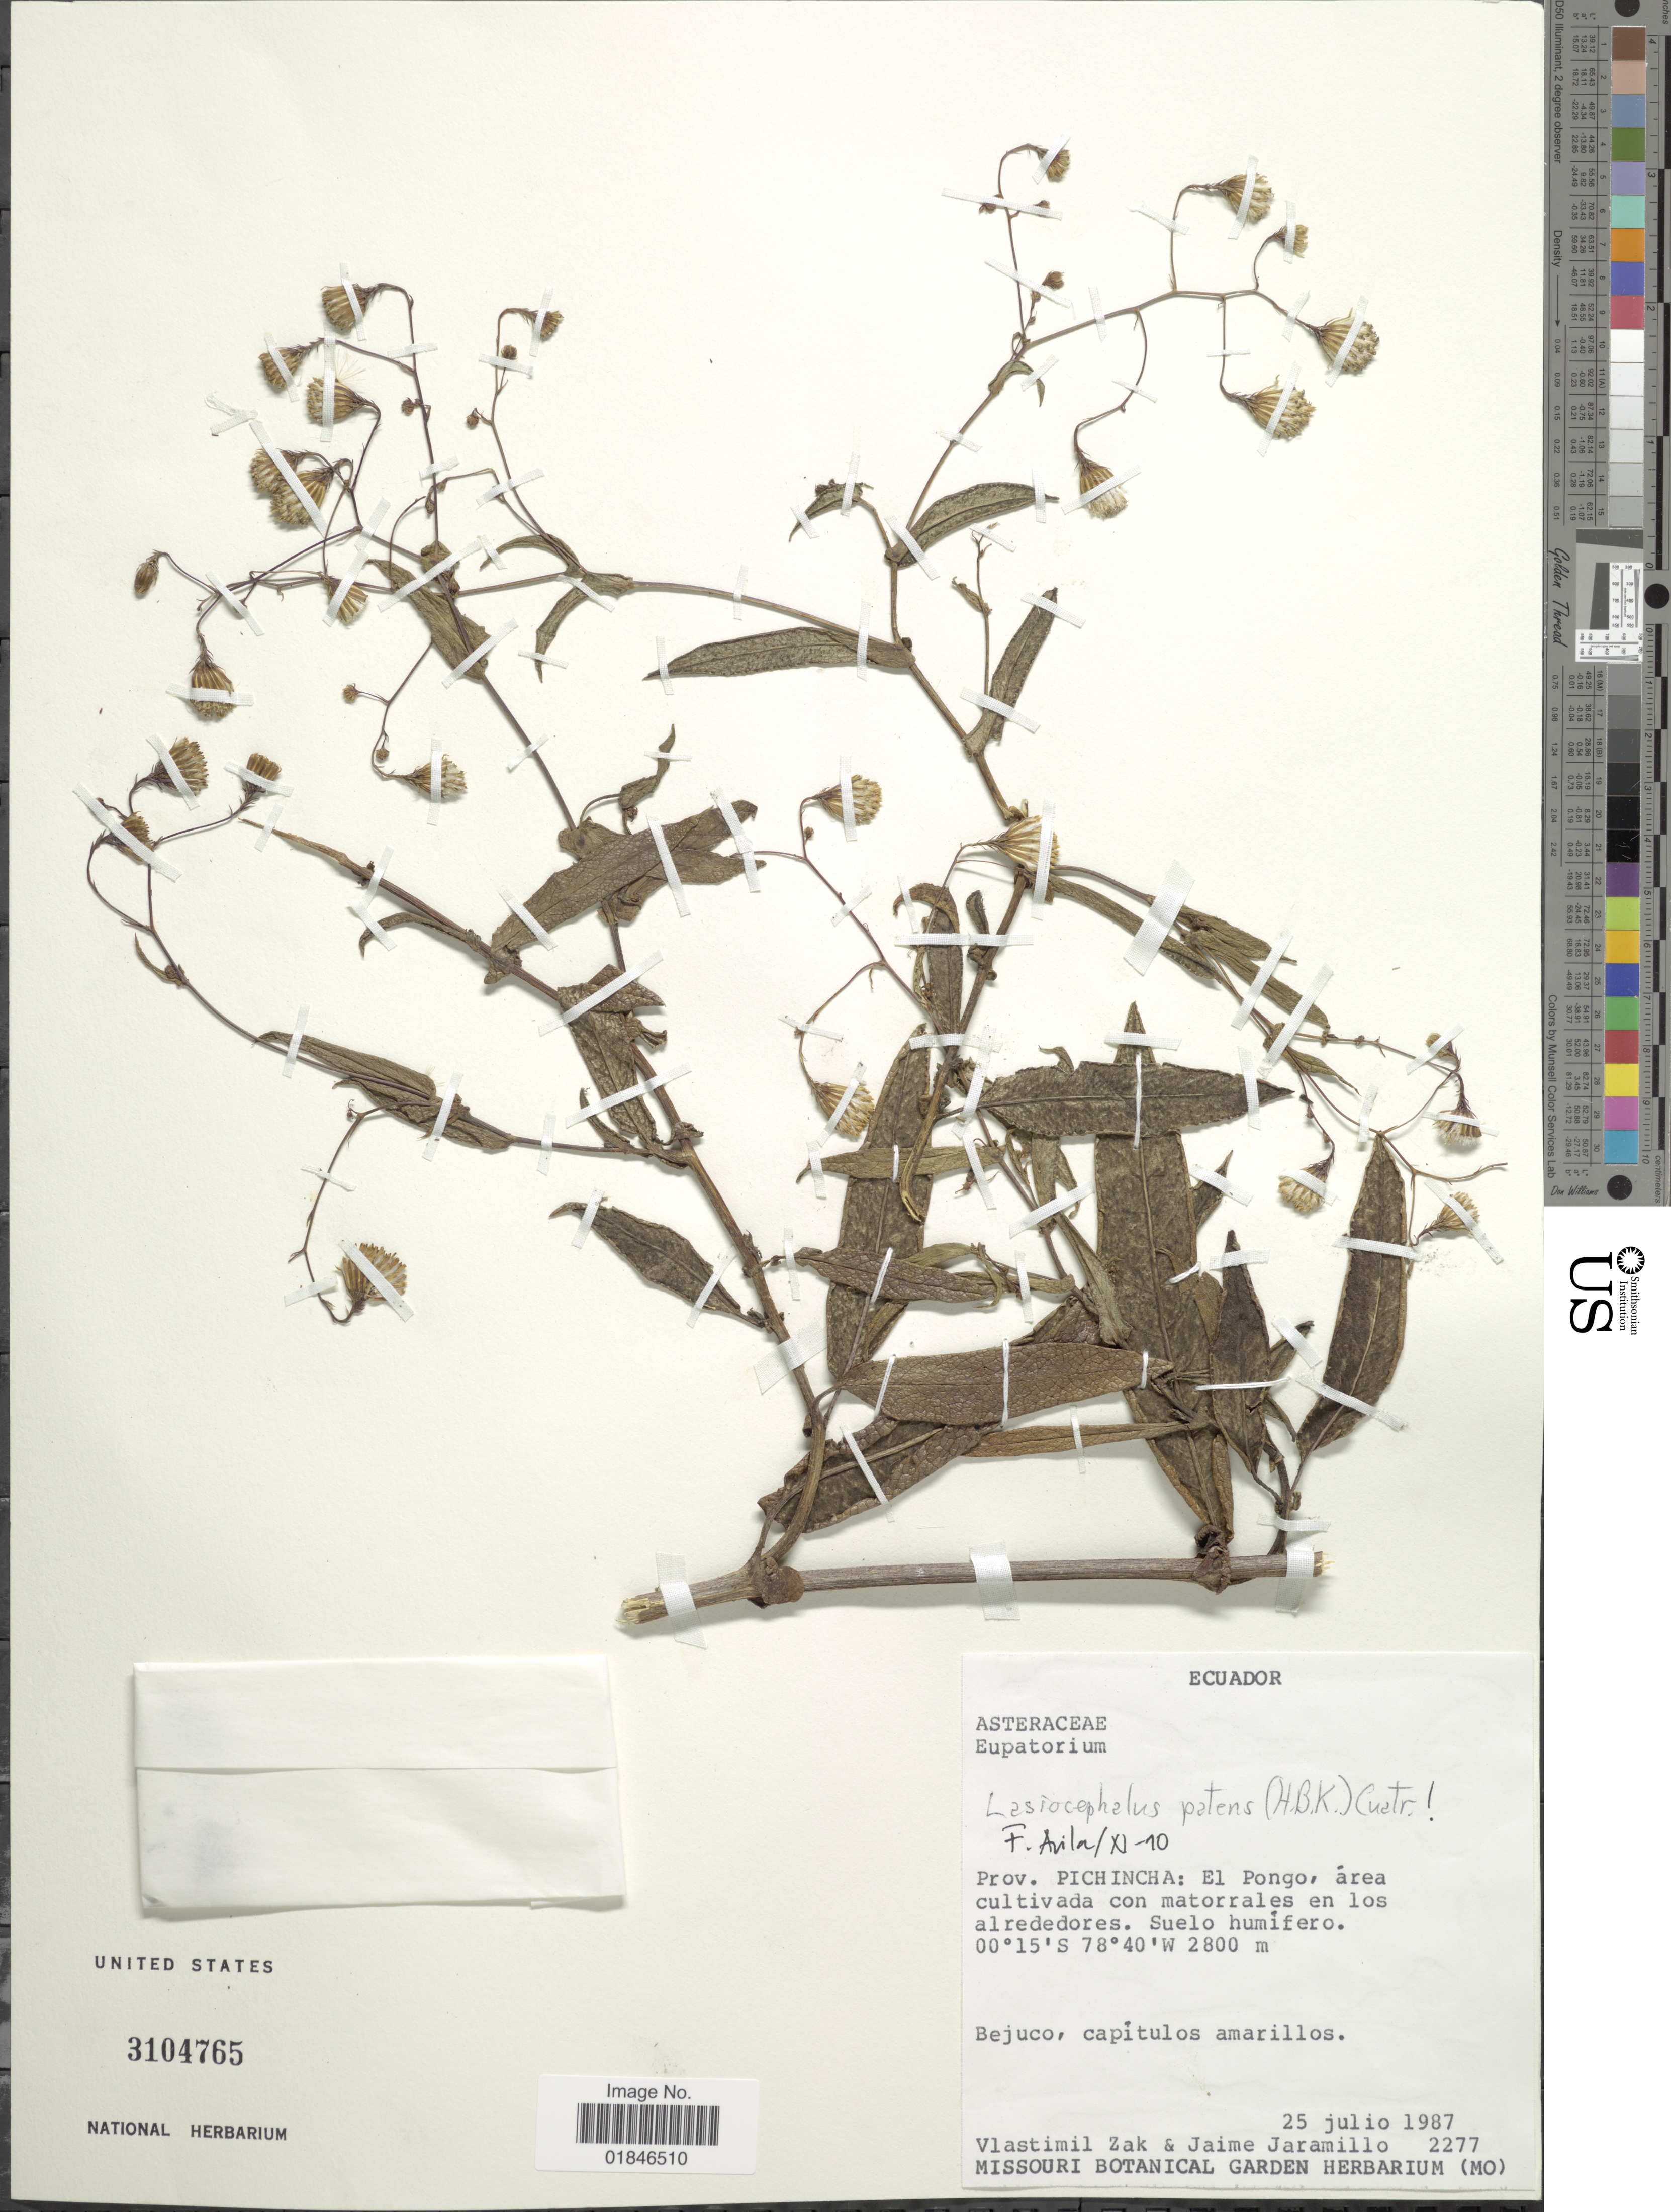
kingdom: Plantae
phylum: Tracheophyta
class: Magnoliopsida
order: Asterales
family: Asteraceae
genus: Senecio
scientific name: Senecio patens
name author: (Kunth) DC.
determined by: Salomon, Luciana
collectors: V. Zak & J. Jaramillo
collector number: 2277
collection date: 1987-07-25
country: Ecuador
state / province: Pichincha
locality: Prov. Pichincha: El Pongo, area cultivada con matorrales en los alrededores.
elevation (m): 2800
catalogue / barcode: US 3104765